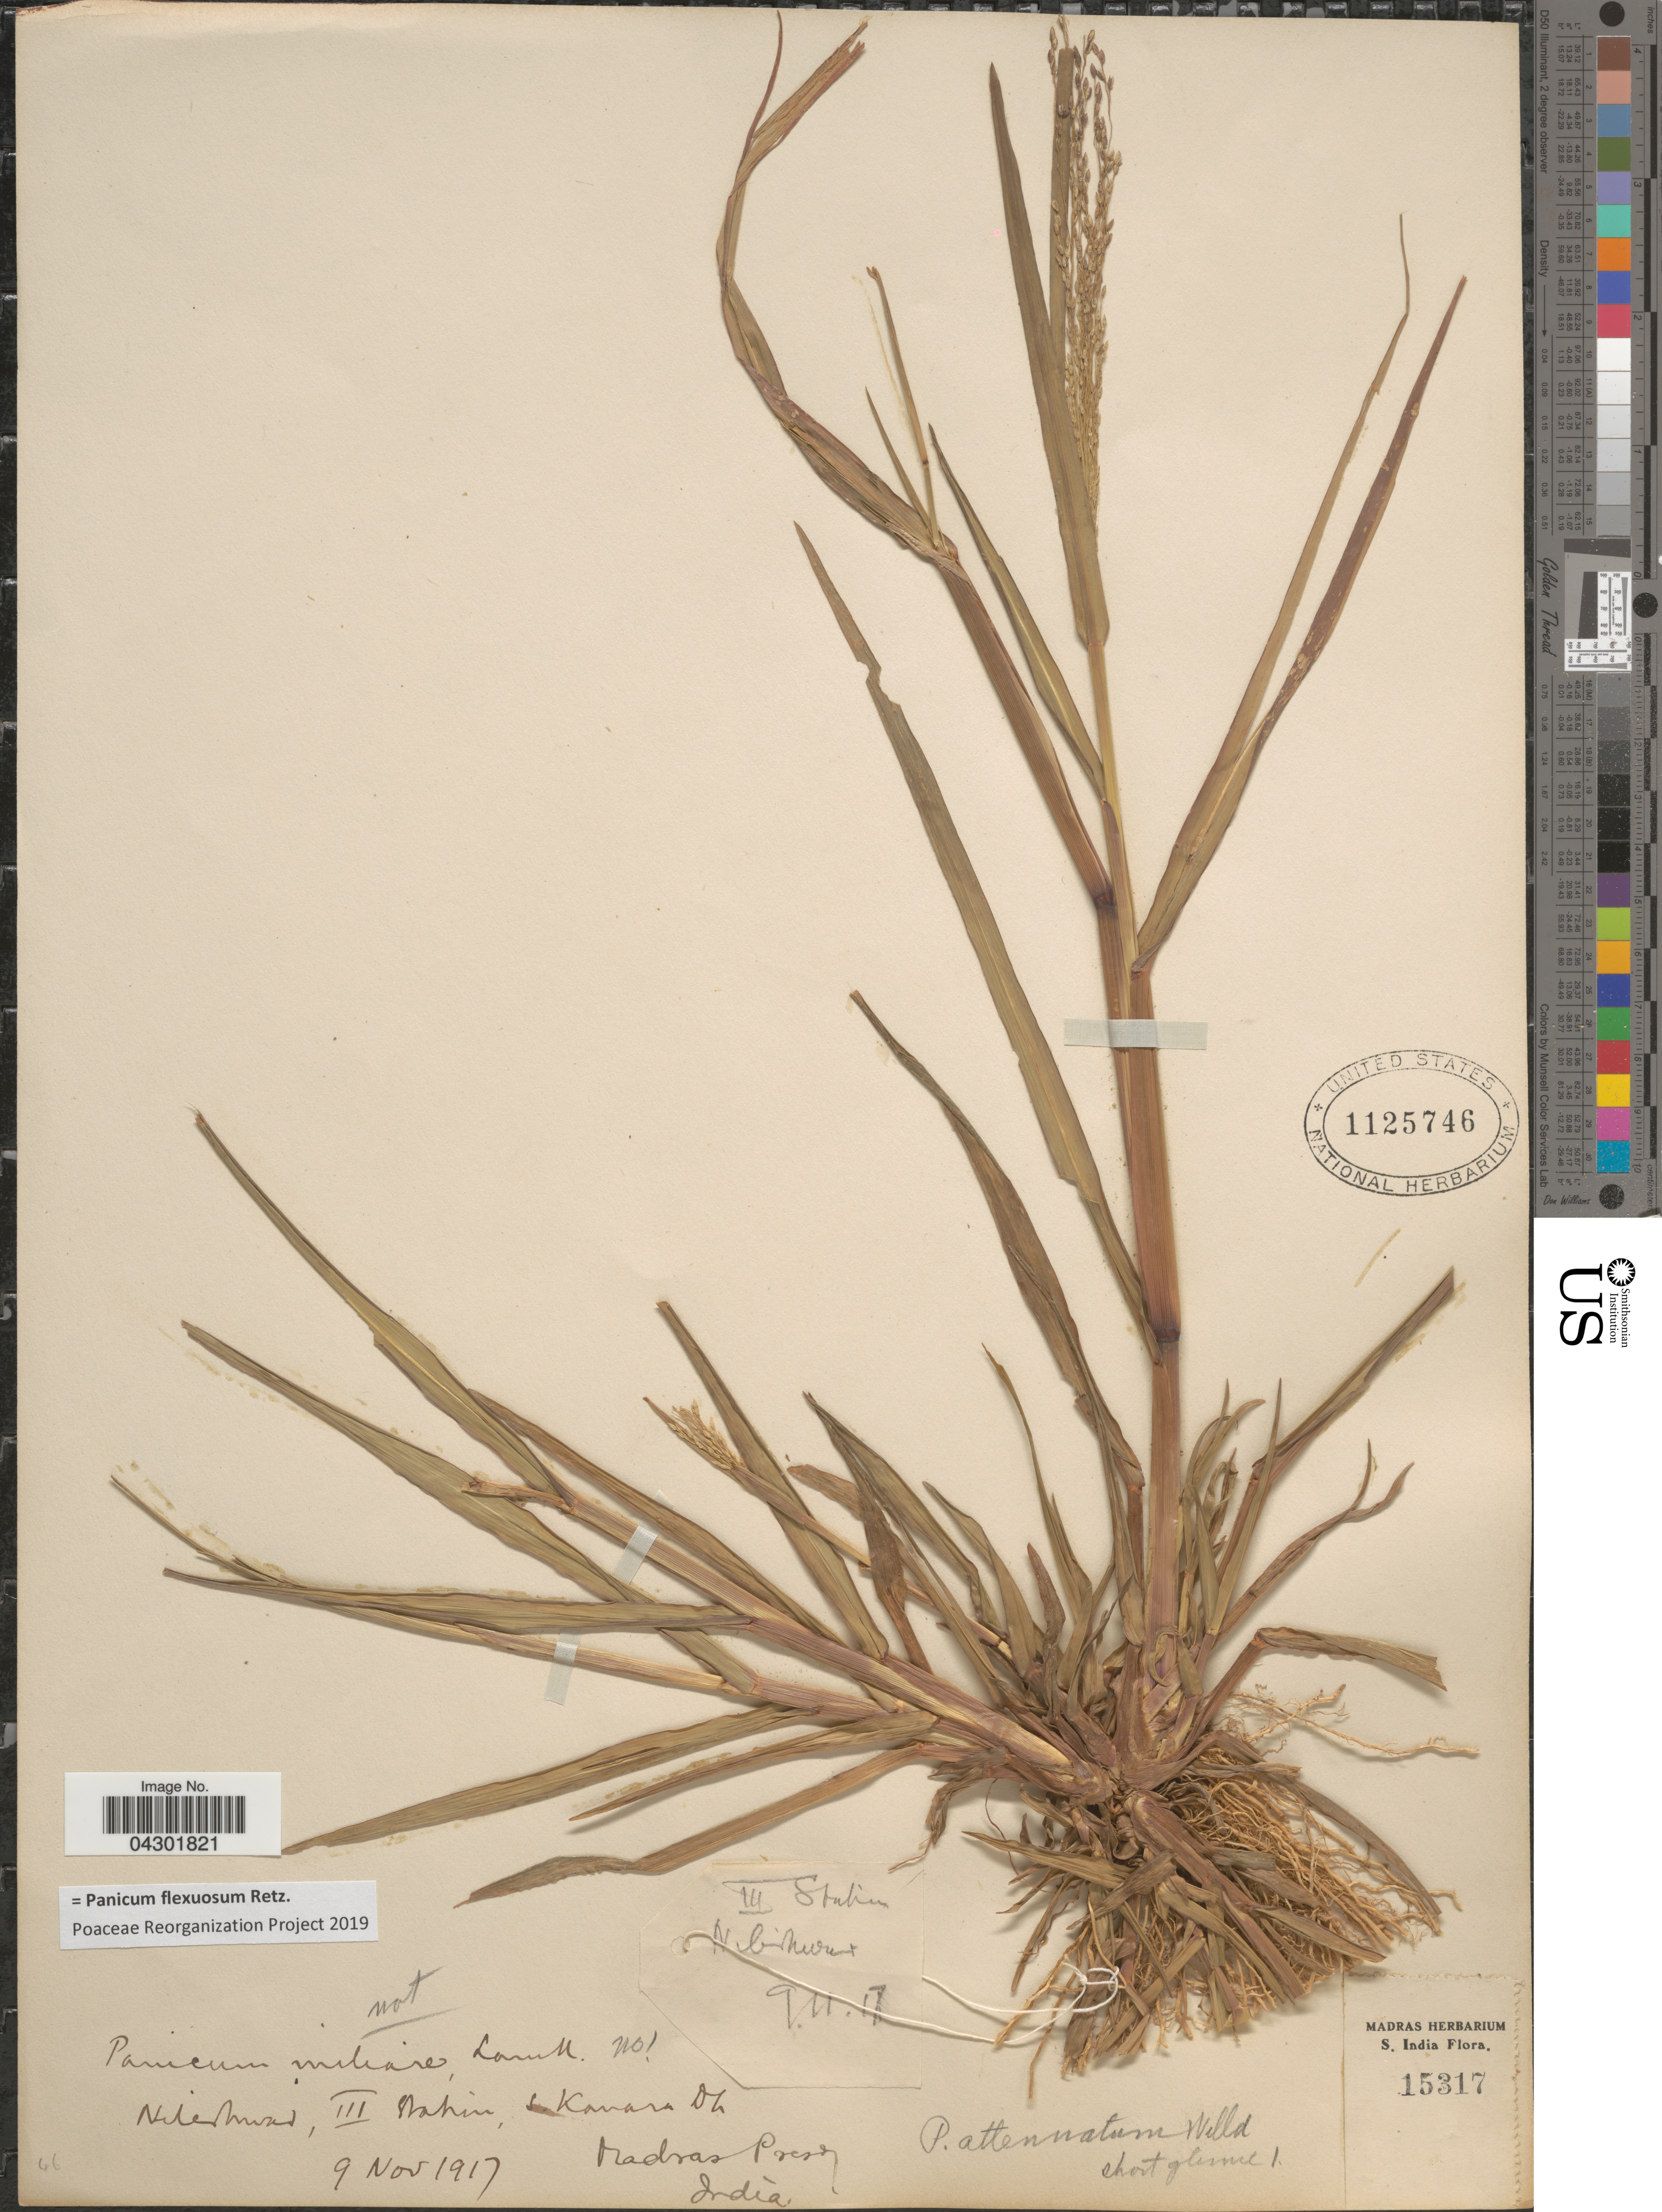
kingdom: Plantae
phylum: Tracheophyta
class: Liliopsida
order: Poales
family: Poaceae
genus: Panicum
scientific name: Panicum flexuosum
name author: Retz.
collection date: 1917-11-09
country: India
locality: Nibihwut, III Ashim, Kawara Dh. Madras Press.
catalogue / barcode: US 1125746